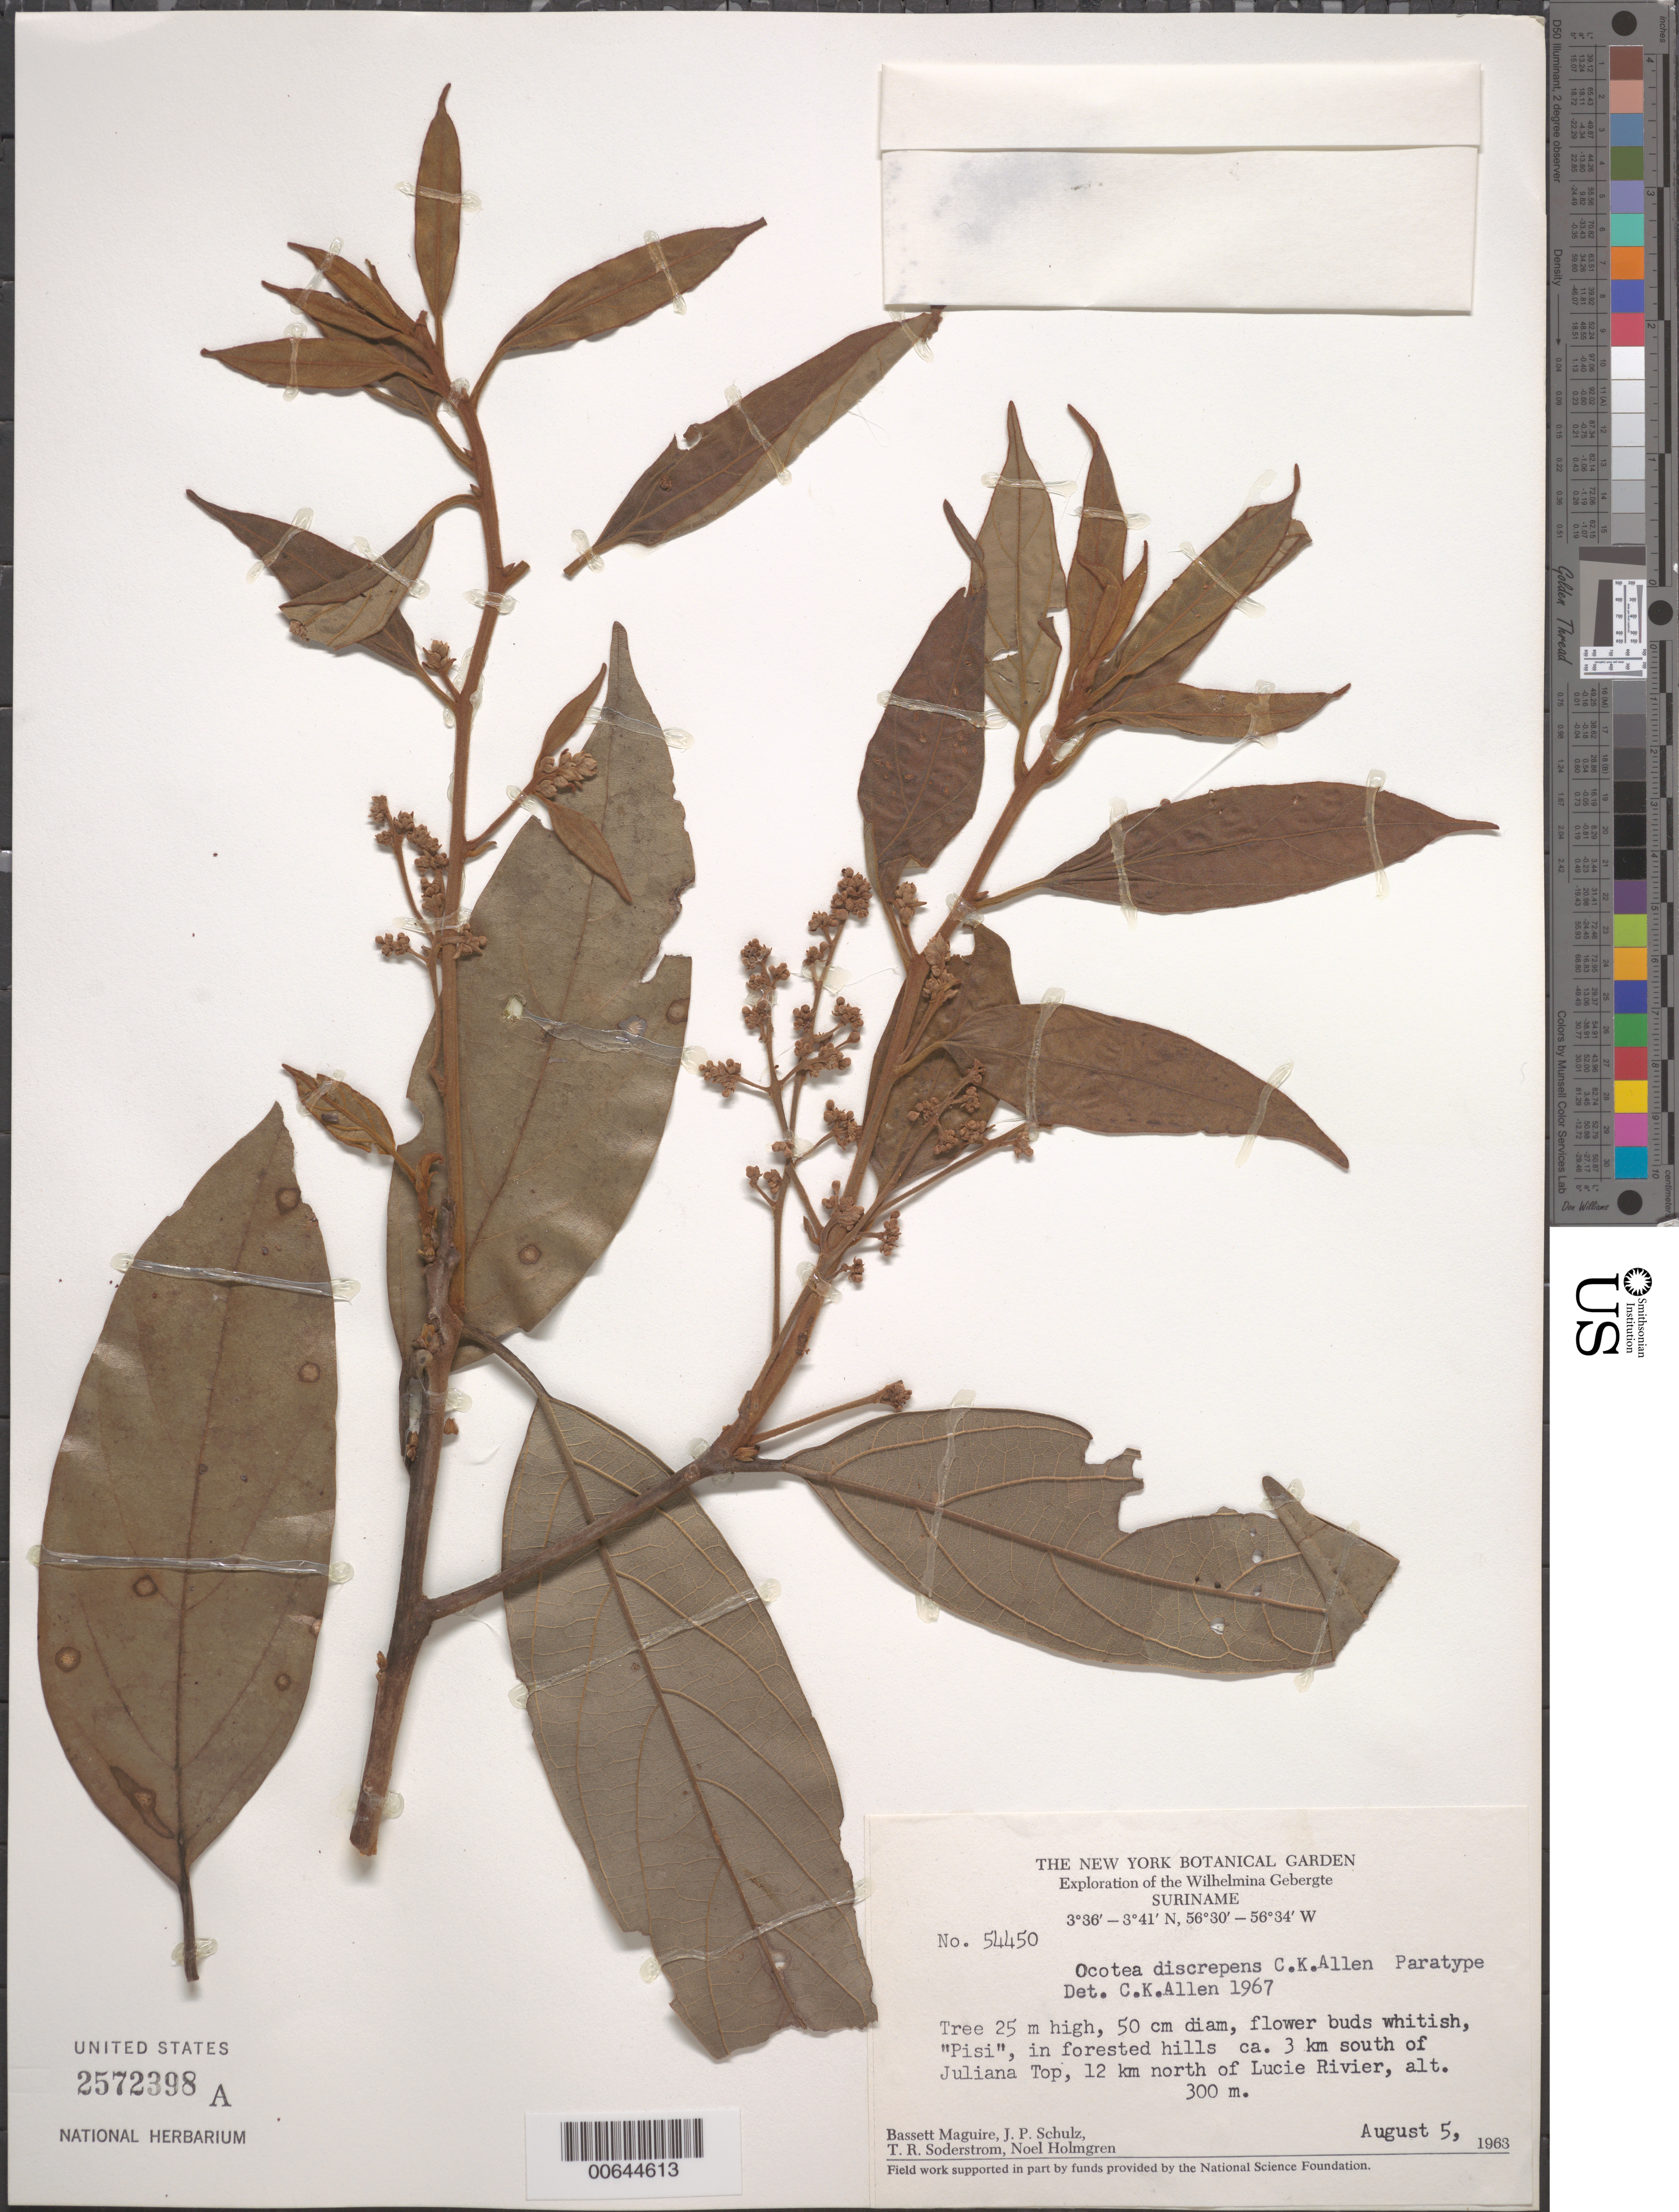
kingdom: Plantae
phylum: Tracheophyta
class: Magnoliopsida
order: Laurales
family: Lauraceae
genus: Ocotea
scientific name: Ocotea discrepens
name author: C.K. Allen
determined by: Fallen, M. E.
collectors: B. Maguire, J. P. Schulz, T. R. Soderstrom & N. H. Holmgren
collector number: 54450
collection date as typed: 5-Aug-63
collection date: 1963-08-05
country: Suriname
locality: Juliana Top, 3 km S of, 12 km N of Lucie R., Wilhelmina Gebergte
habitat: Forested hills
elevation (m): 300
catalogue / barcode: US 2572398A